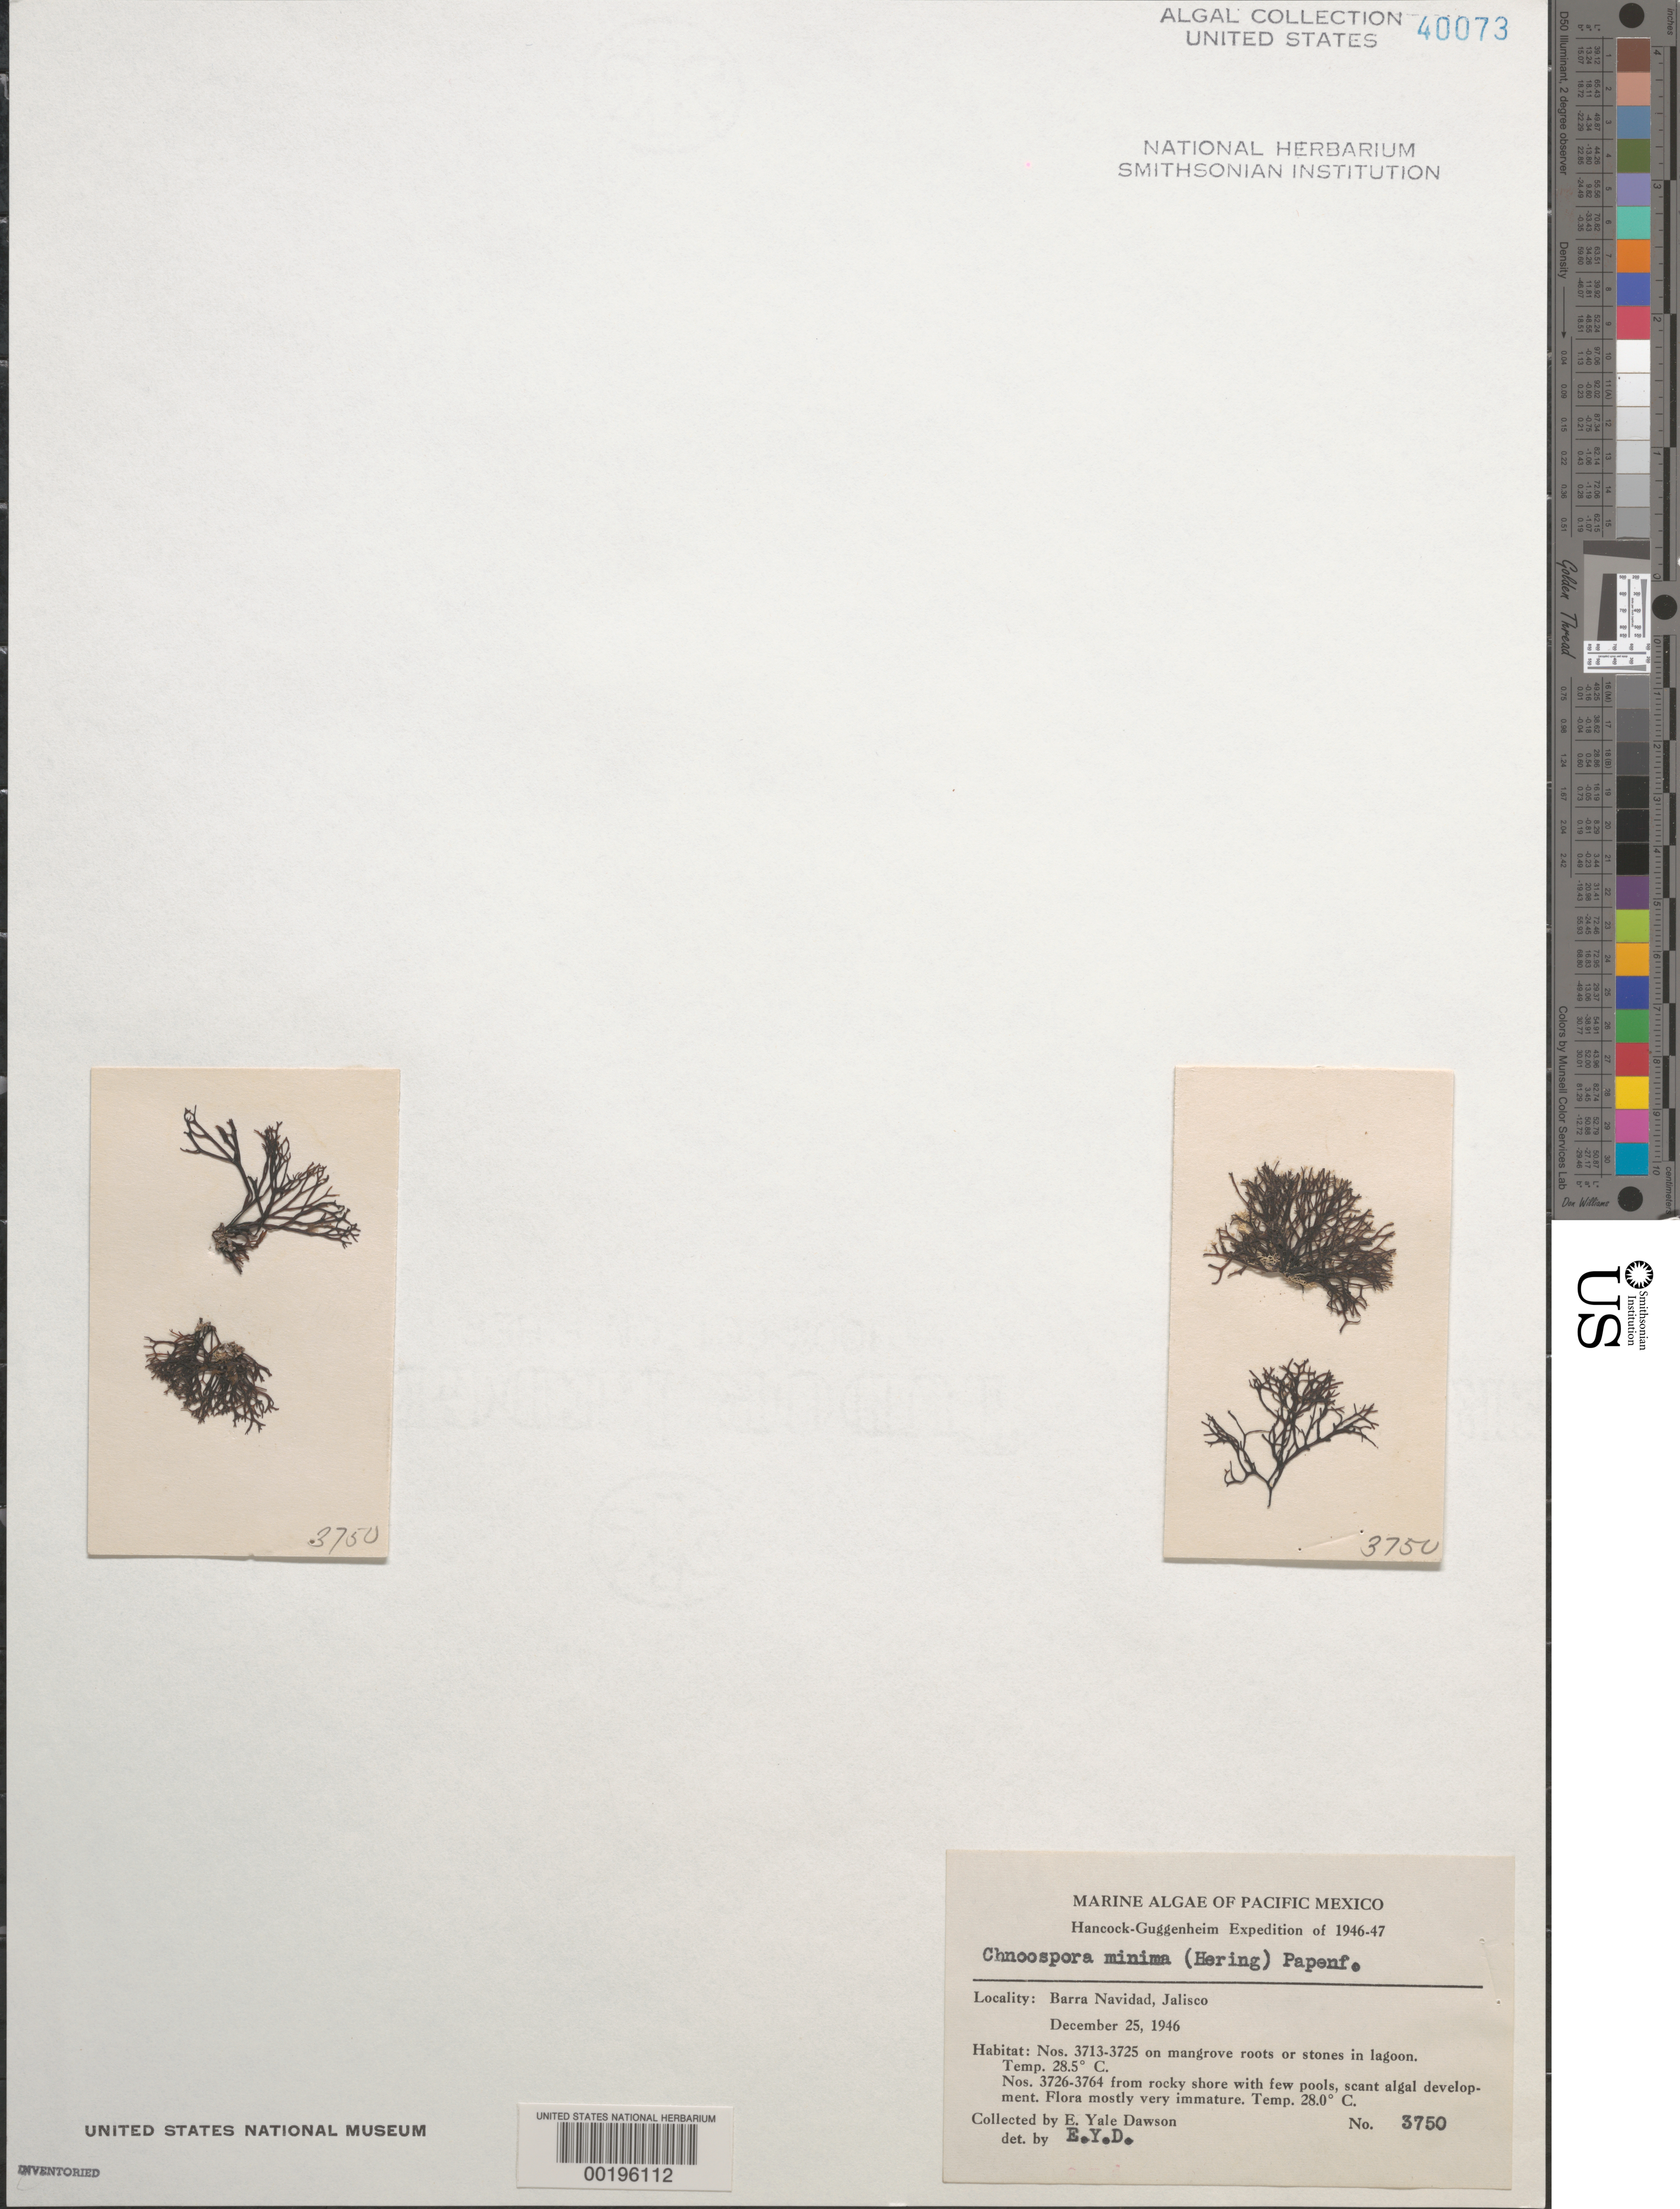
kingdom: Chromista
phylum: Ochrophyta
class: Phaeophyceae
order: Scytosiphonales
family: Scytosiphonaceae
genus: Chnoospora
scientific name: Chnoospora minima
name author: (Hering) Papenf.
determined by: Dawson, E. Y.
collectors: E. Y. Dawson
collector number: EYD 3750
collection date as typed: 25 Dec 1946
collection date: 1946-12-25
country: Mexico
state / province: Jalisco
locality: Barra Navidad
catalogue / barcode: US 40073